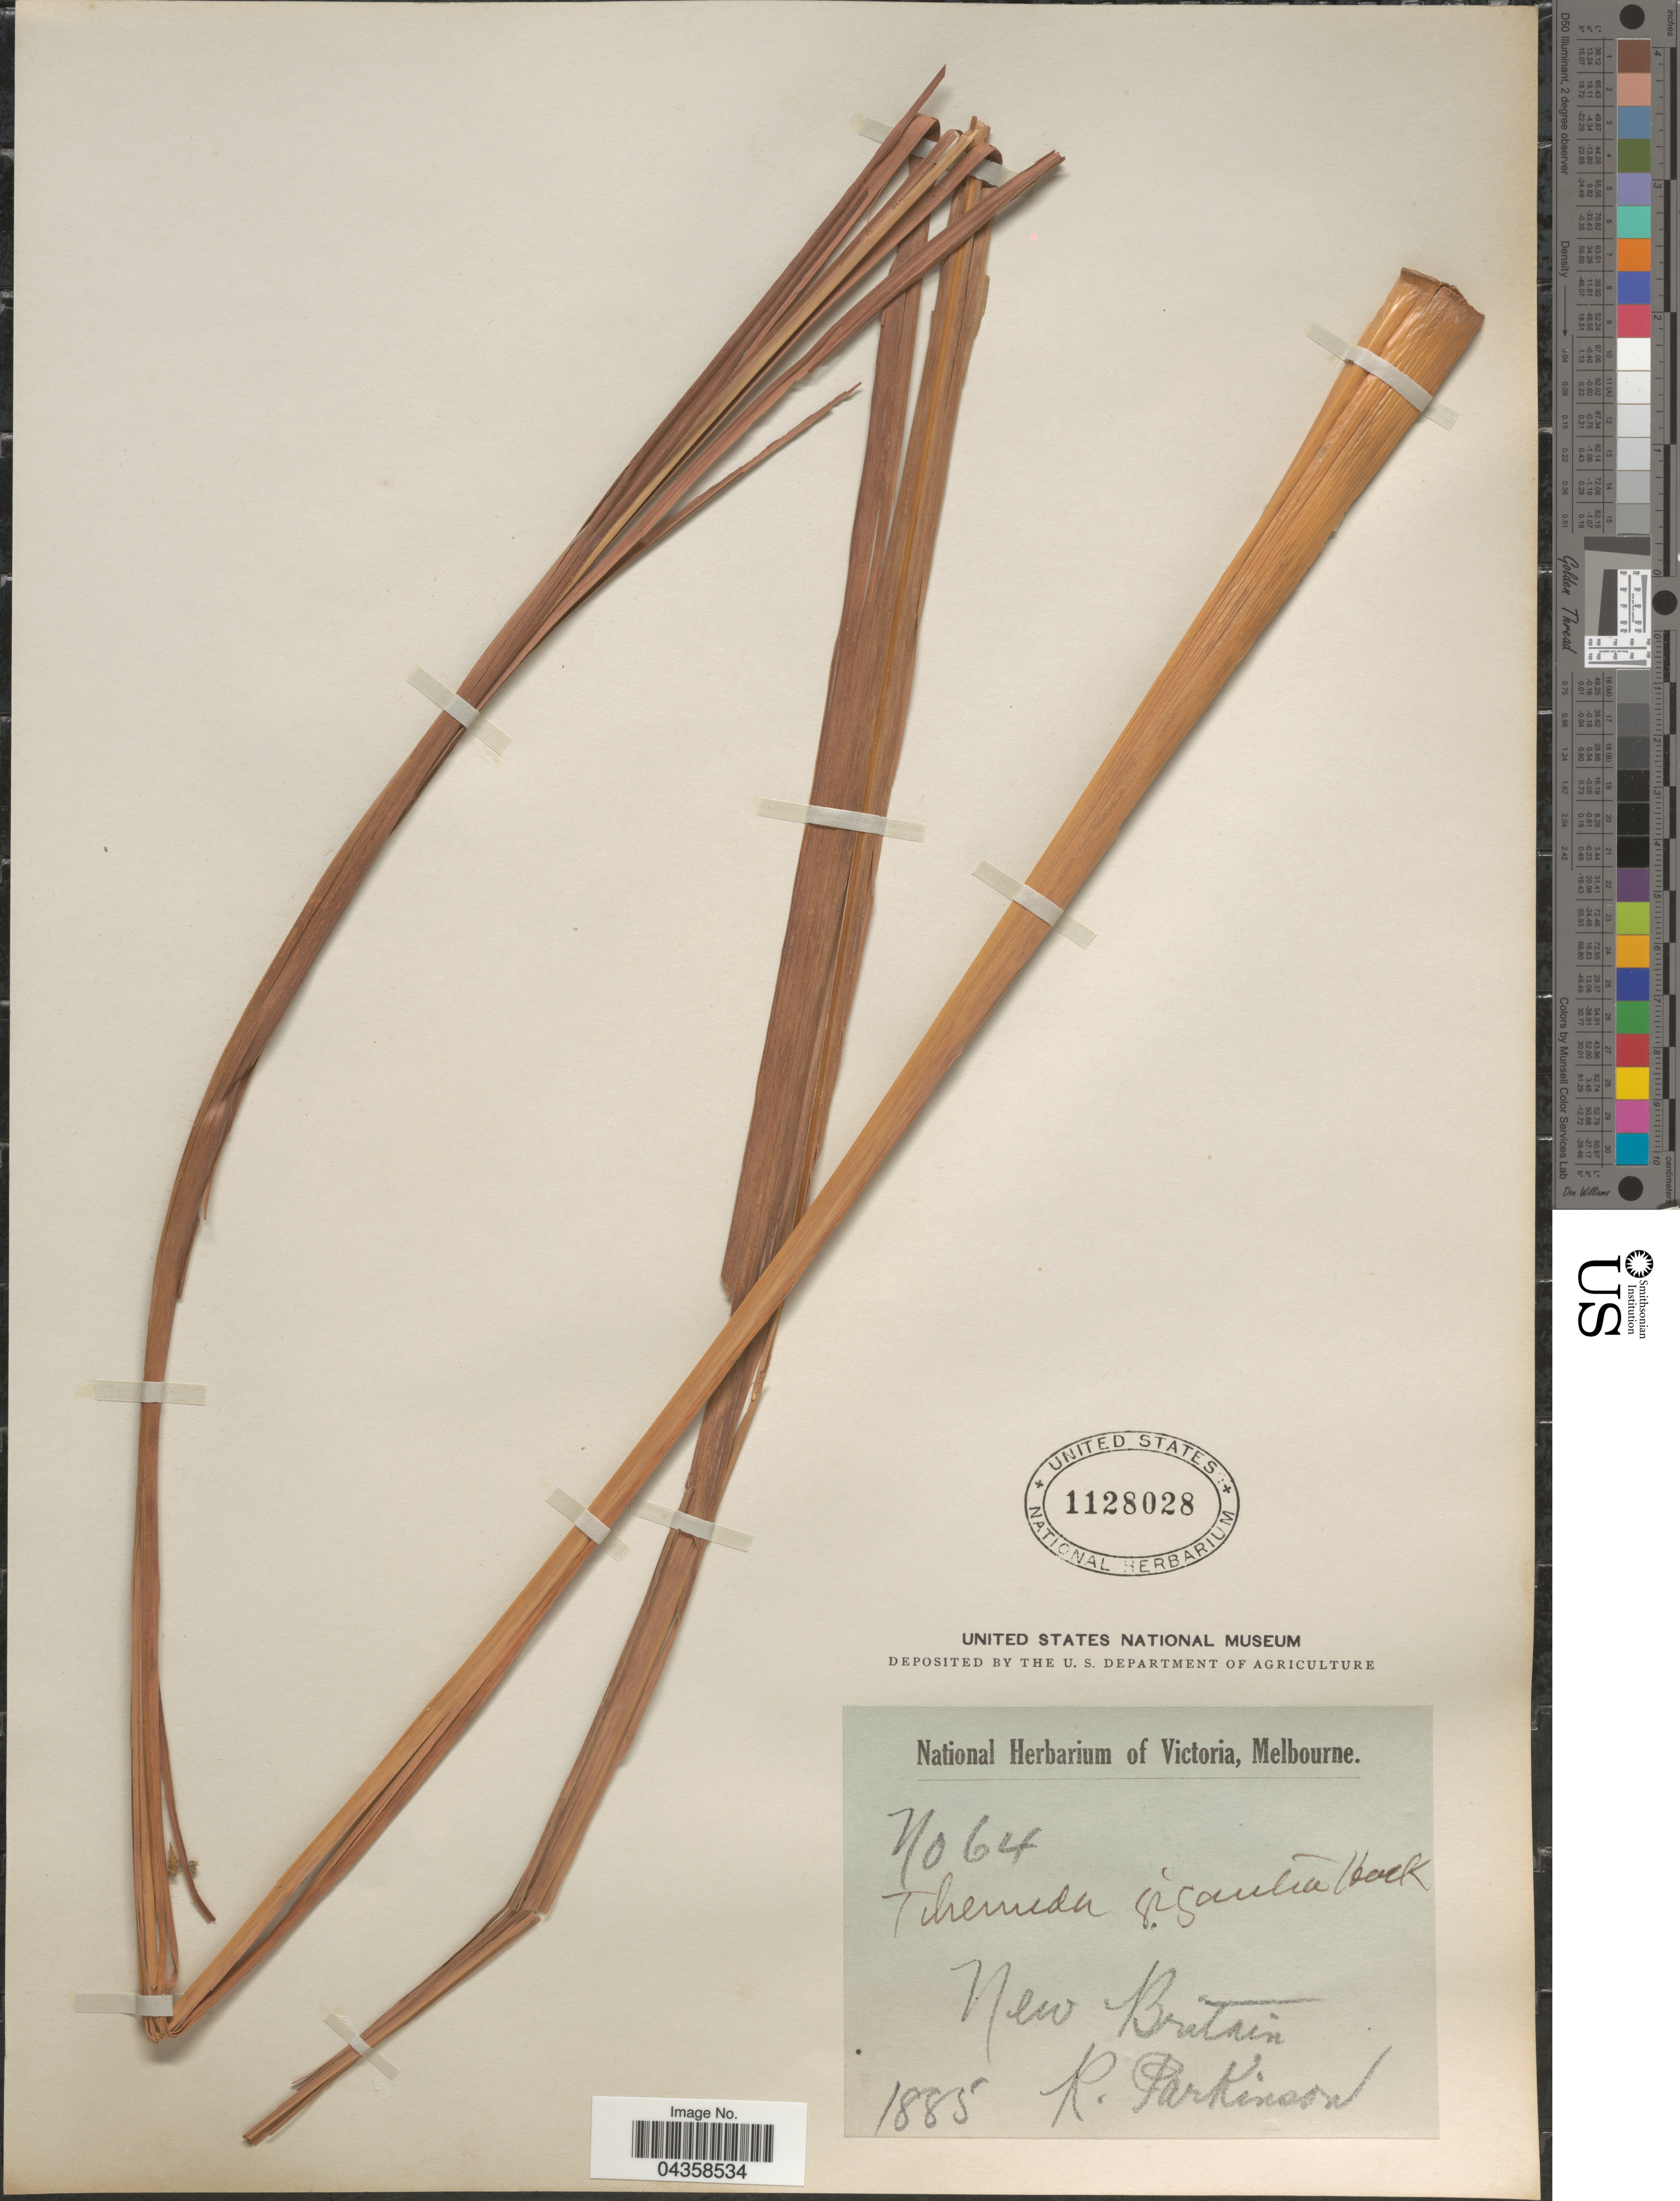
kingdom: Plantae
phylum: Tracheophyta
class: Liliopsida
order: Poales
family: Poaceae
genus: Themeda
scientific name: Themeda gigantea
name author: Hack.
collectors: K. Parkinson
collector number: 64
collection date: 1885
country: Papua New Guinea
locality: New Britain.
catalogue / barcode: US 1128028